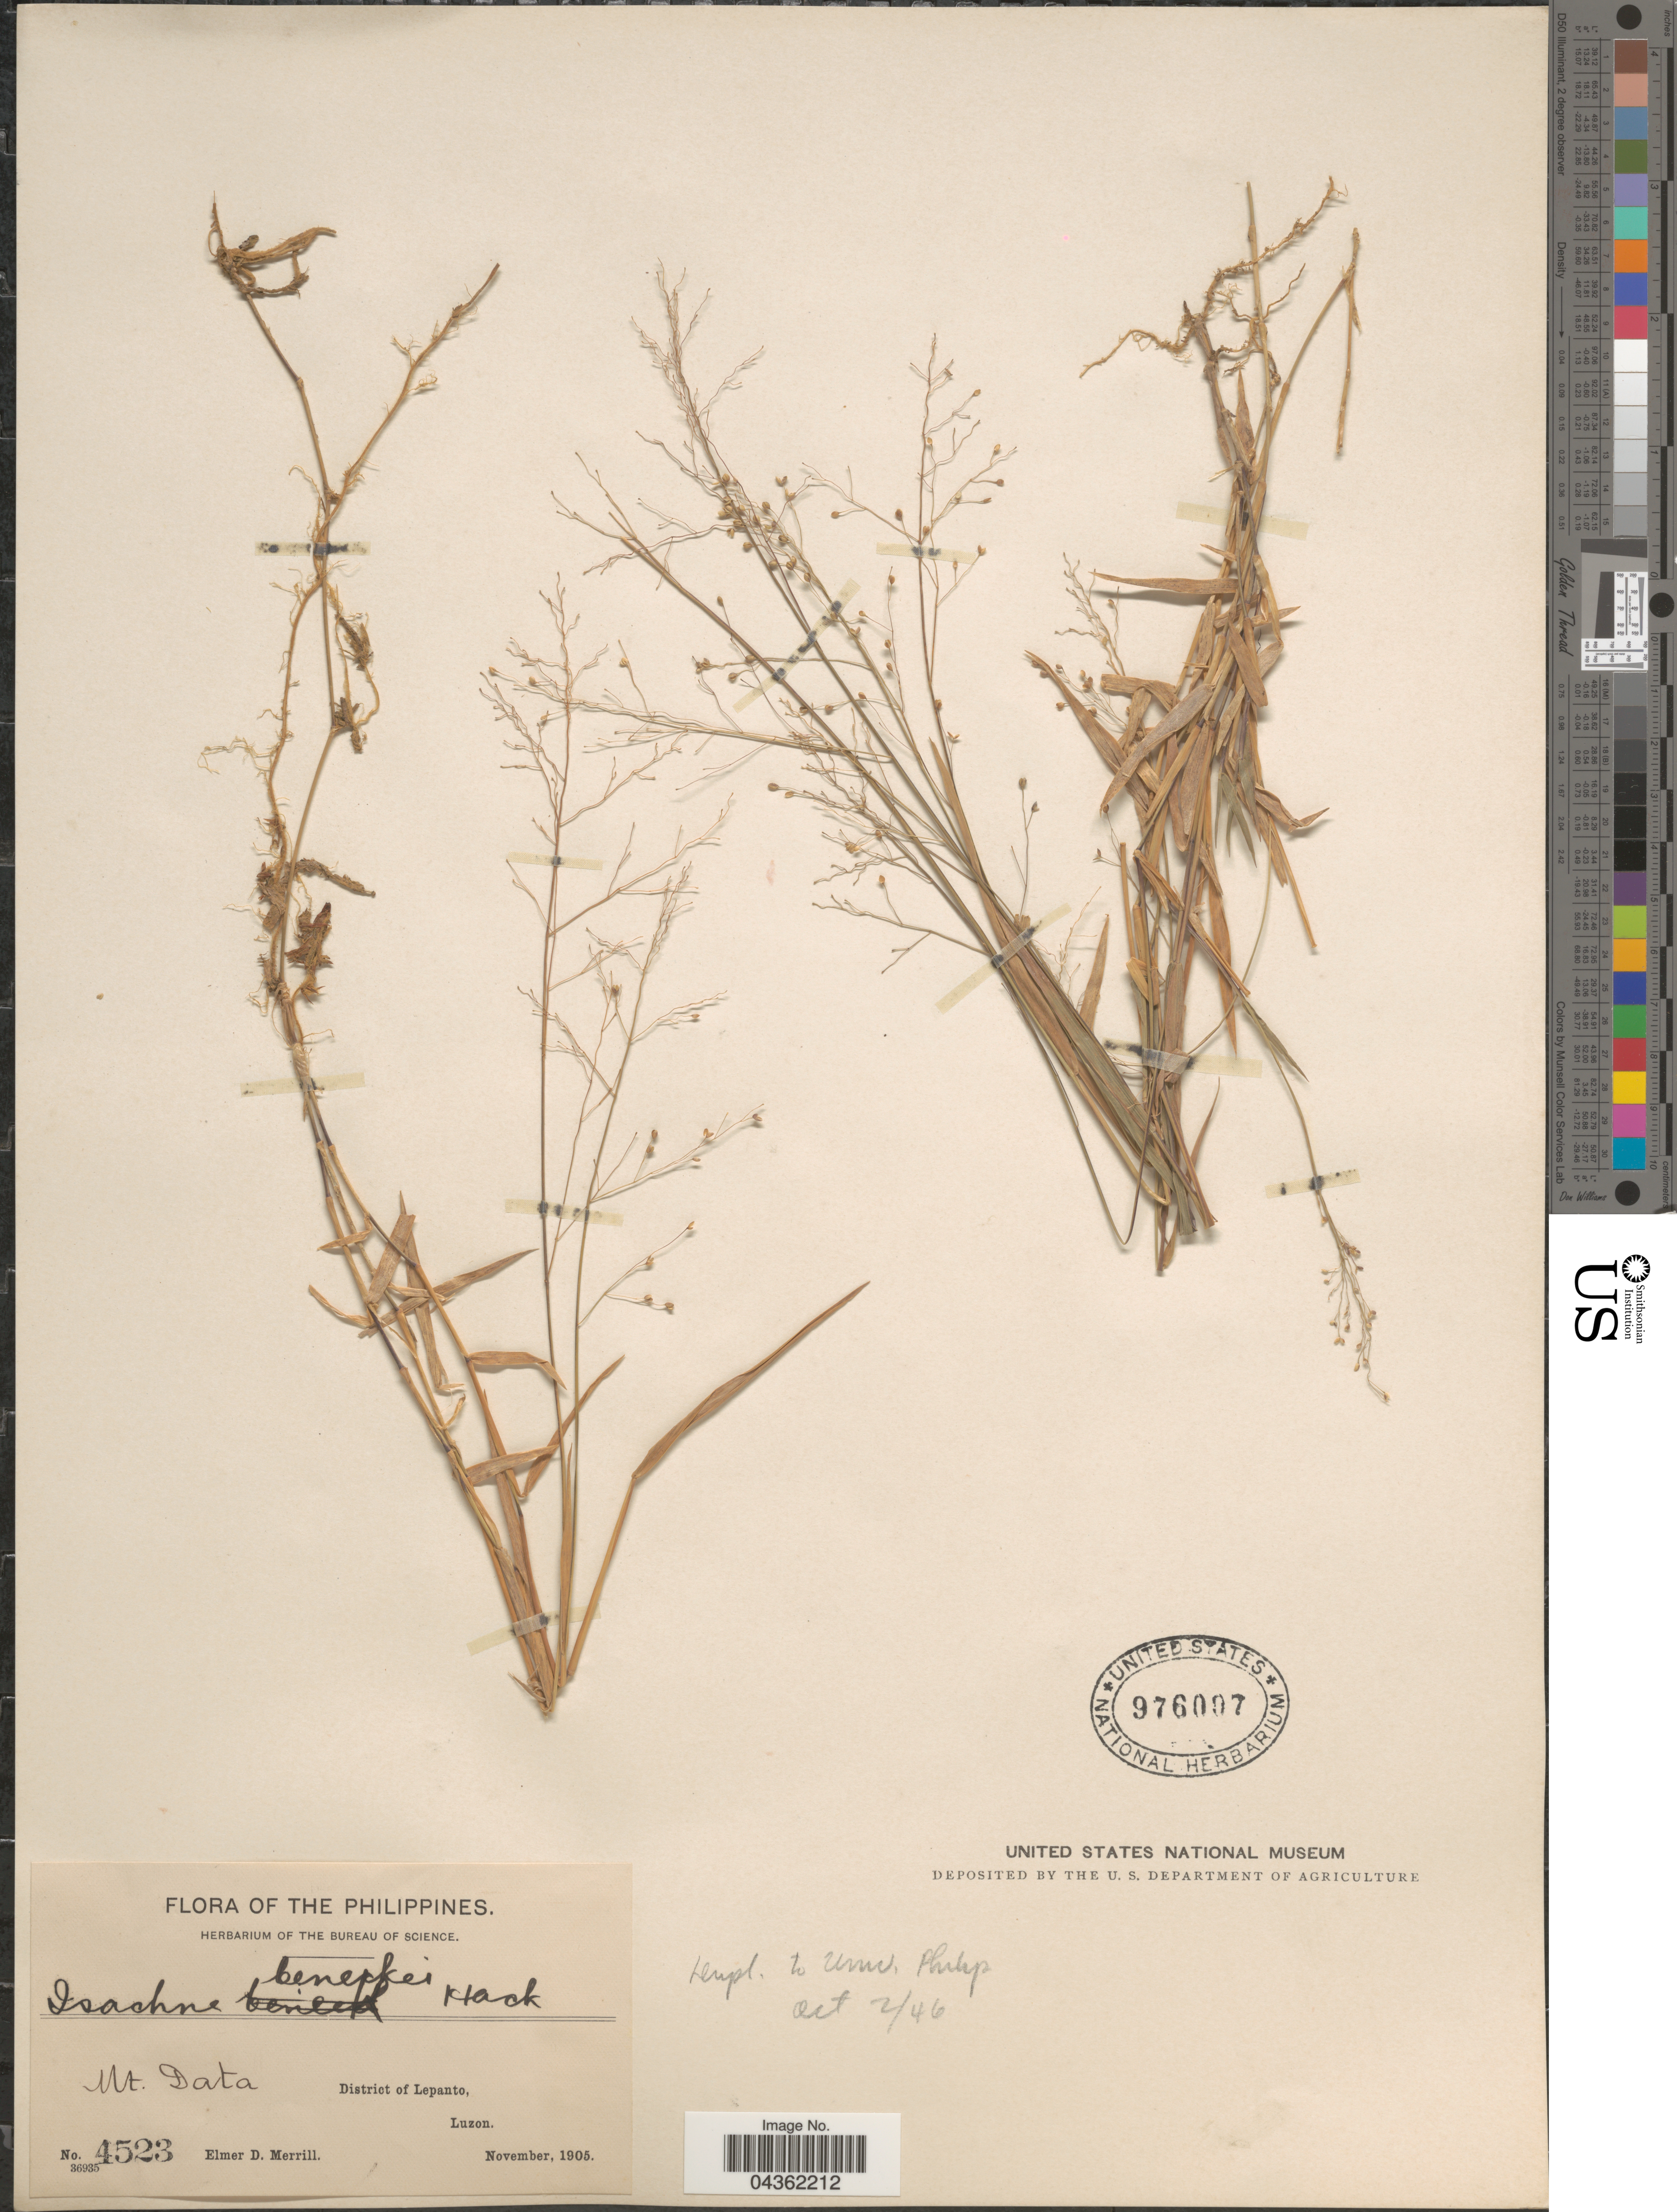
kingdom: Plantae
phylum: Tracheophyta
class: Liliopsida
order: Poales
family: Poaceae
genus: Isachne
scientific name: Isachne clarkei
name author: Hook. f.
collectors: E. D. Merrill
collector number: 4523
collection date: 1905-11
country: Philippines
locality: Mt. Data. District of Lepanto, Luzon.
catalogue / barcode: US 976007